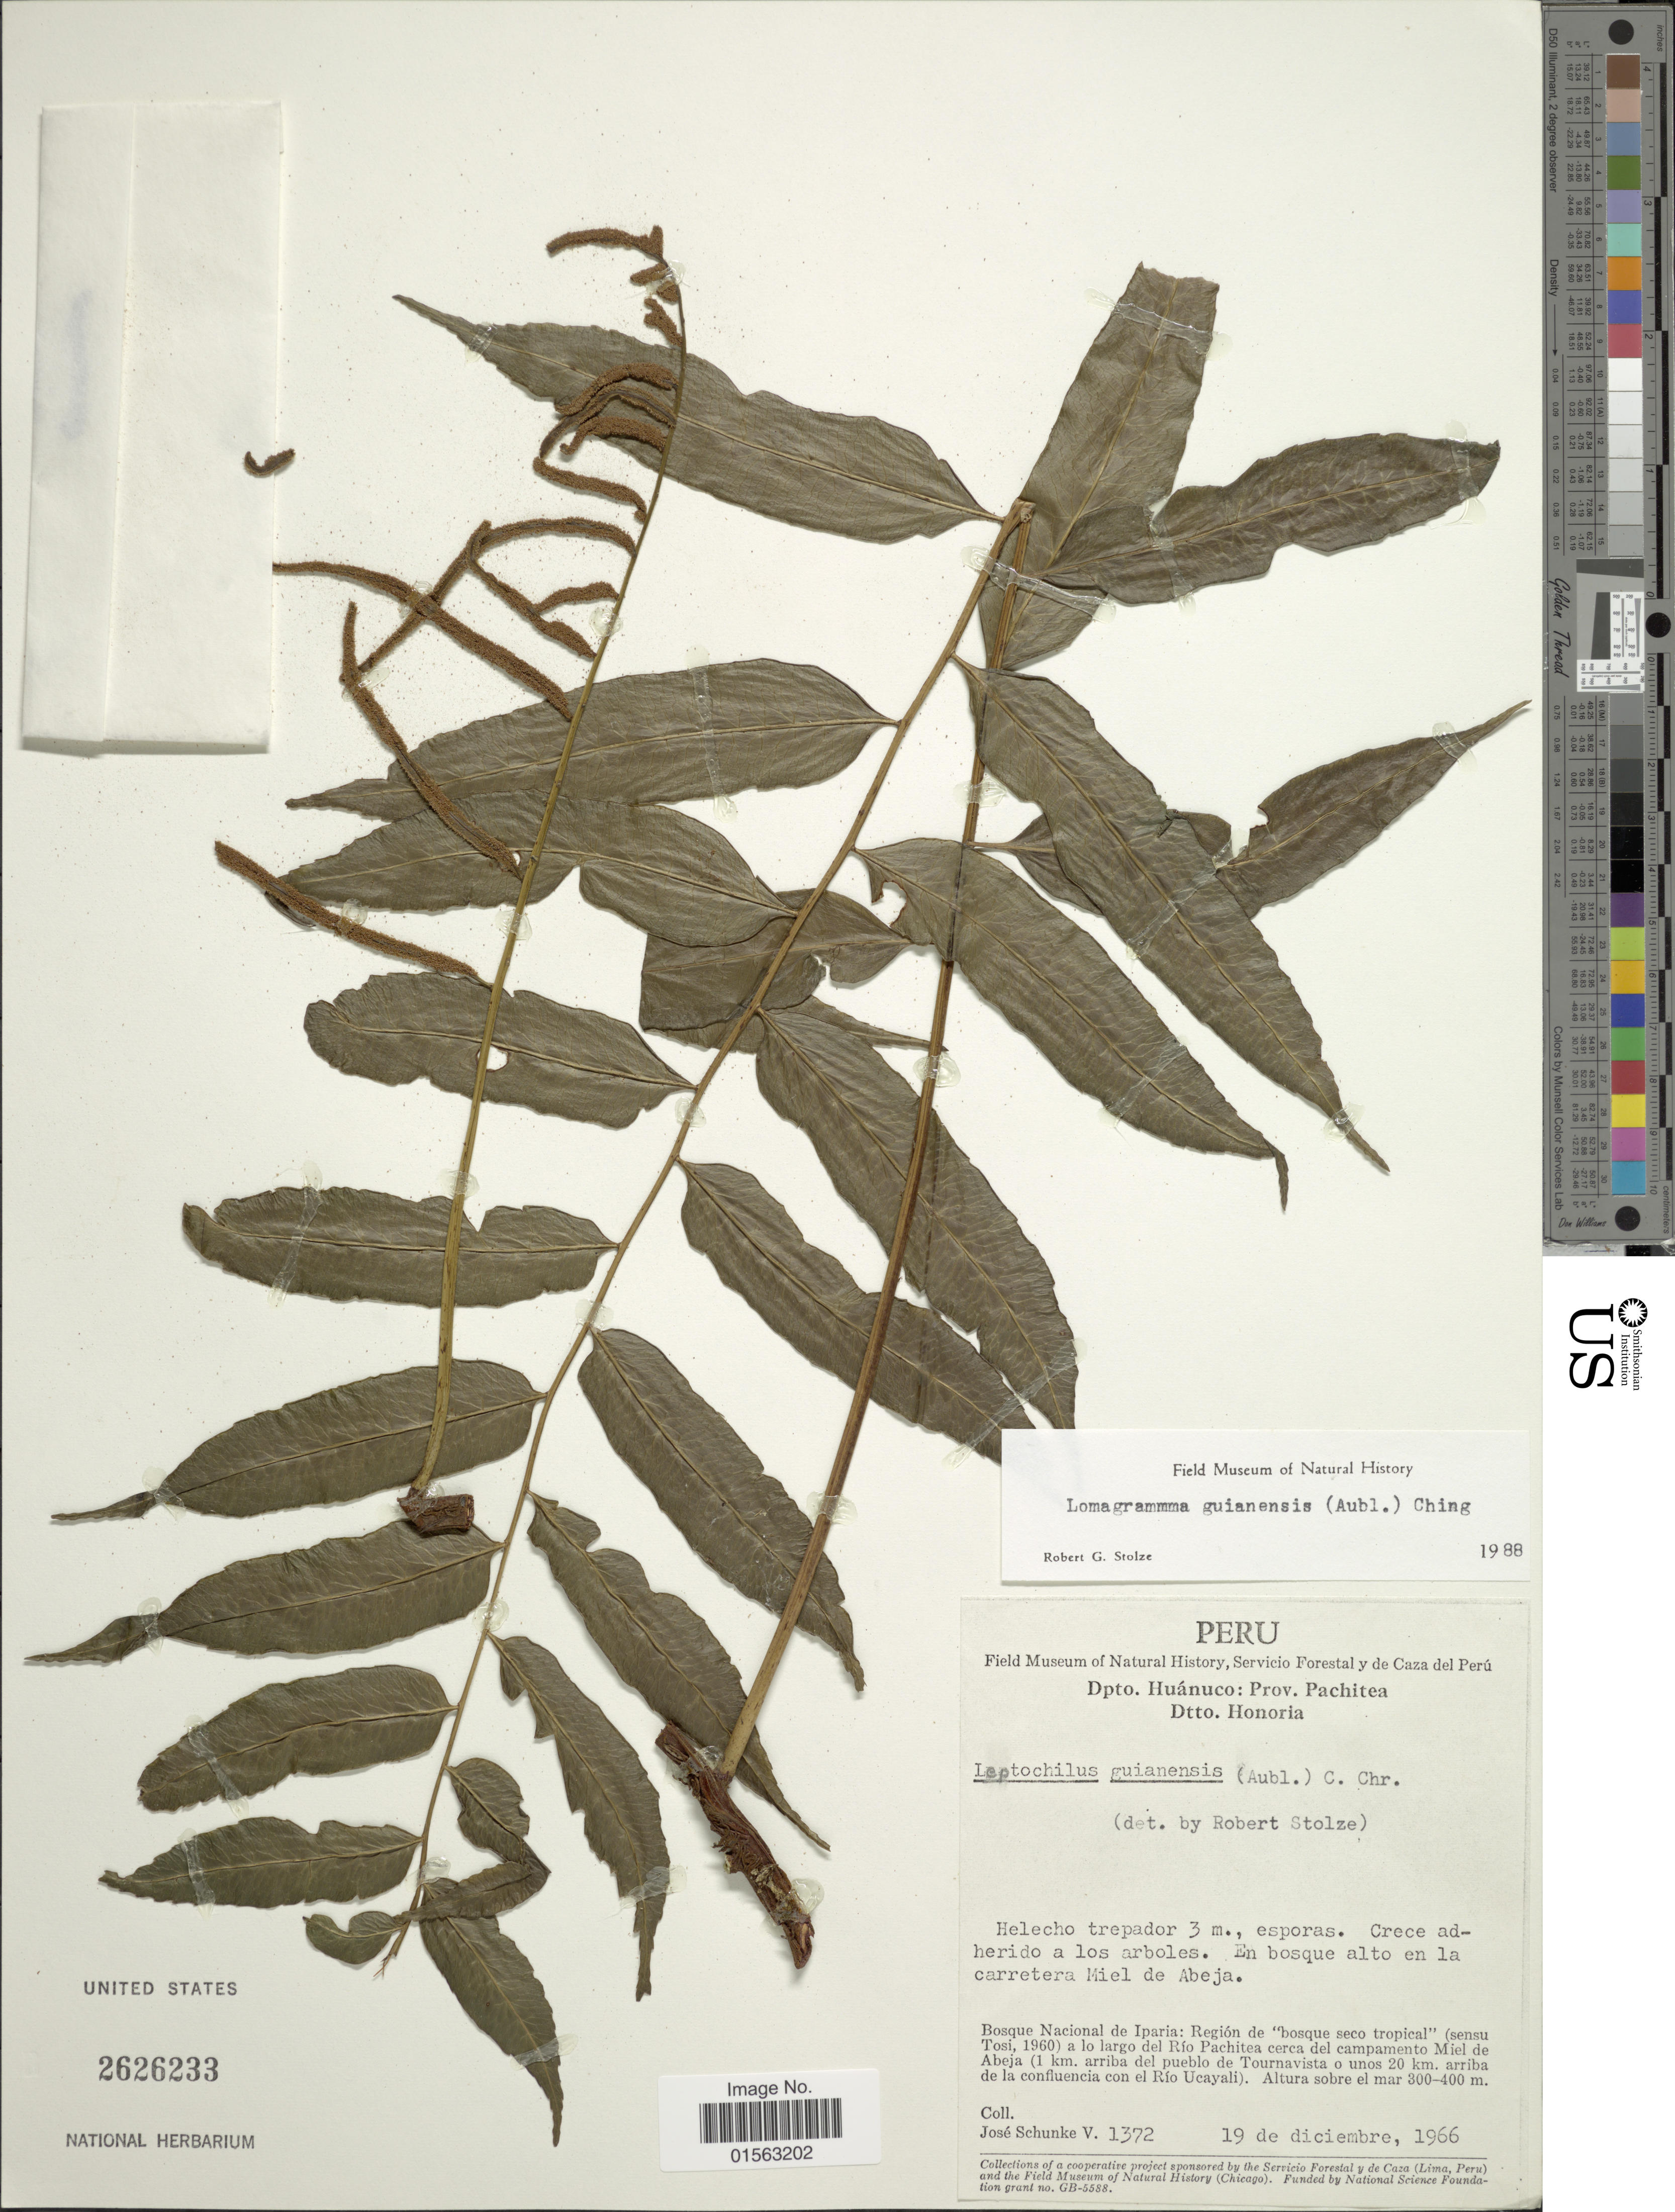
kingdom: Plantae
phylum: Tracheophyta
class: Polypodiopsida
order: Polypodiales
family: Dryopteridaceae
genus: Mickelia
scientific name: Mickelia guianensis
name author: (Aubl.) R.C. Moran et al.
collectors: J. Schunke Vigo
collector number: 1372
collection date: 1966-12-19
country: Peru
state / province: Huánuco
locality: Dpto. Huánuco: Prov. Pachitea, Dtto. Honoria, Helecho trepador 3 m., esporas, Crece ad-herido a los arboles, en bosque alto en la carretera Miel de Abeja, Bosque Nacional de Iparia: Región de "bosque seco tropical" (sensu Tosi, 1960) a lo largo del Río Pachitea cerca del campamento Miel de Abeja (1 km. arriba del puebla de Tournavista o unos 20 km. arriba de la confluencia con el Río Ucayali)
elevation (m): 300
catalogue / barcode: US 2626233